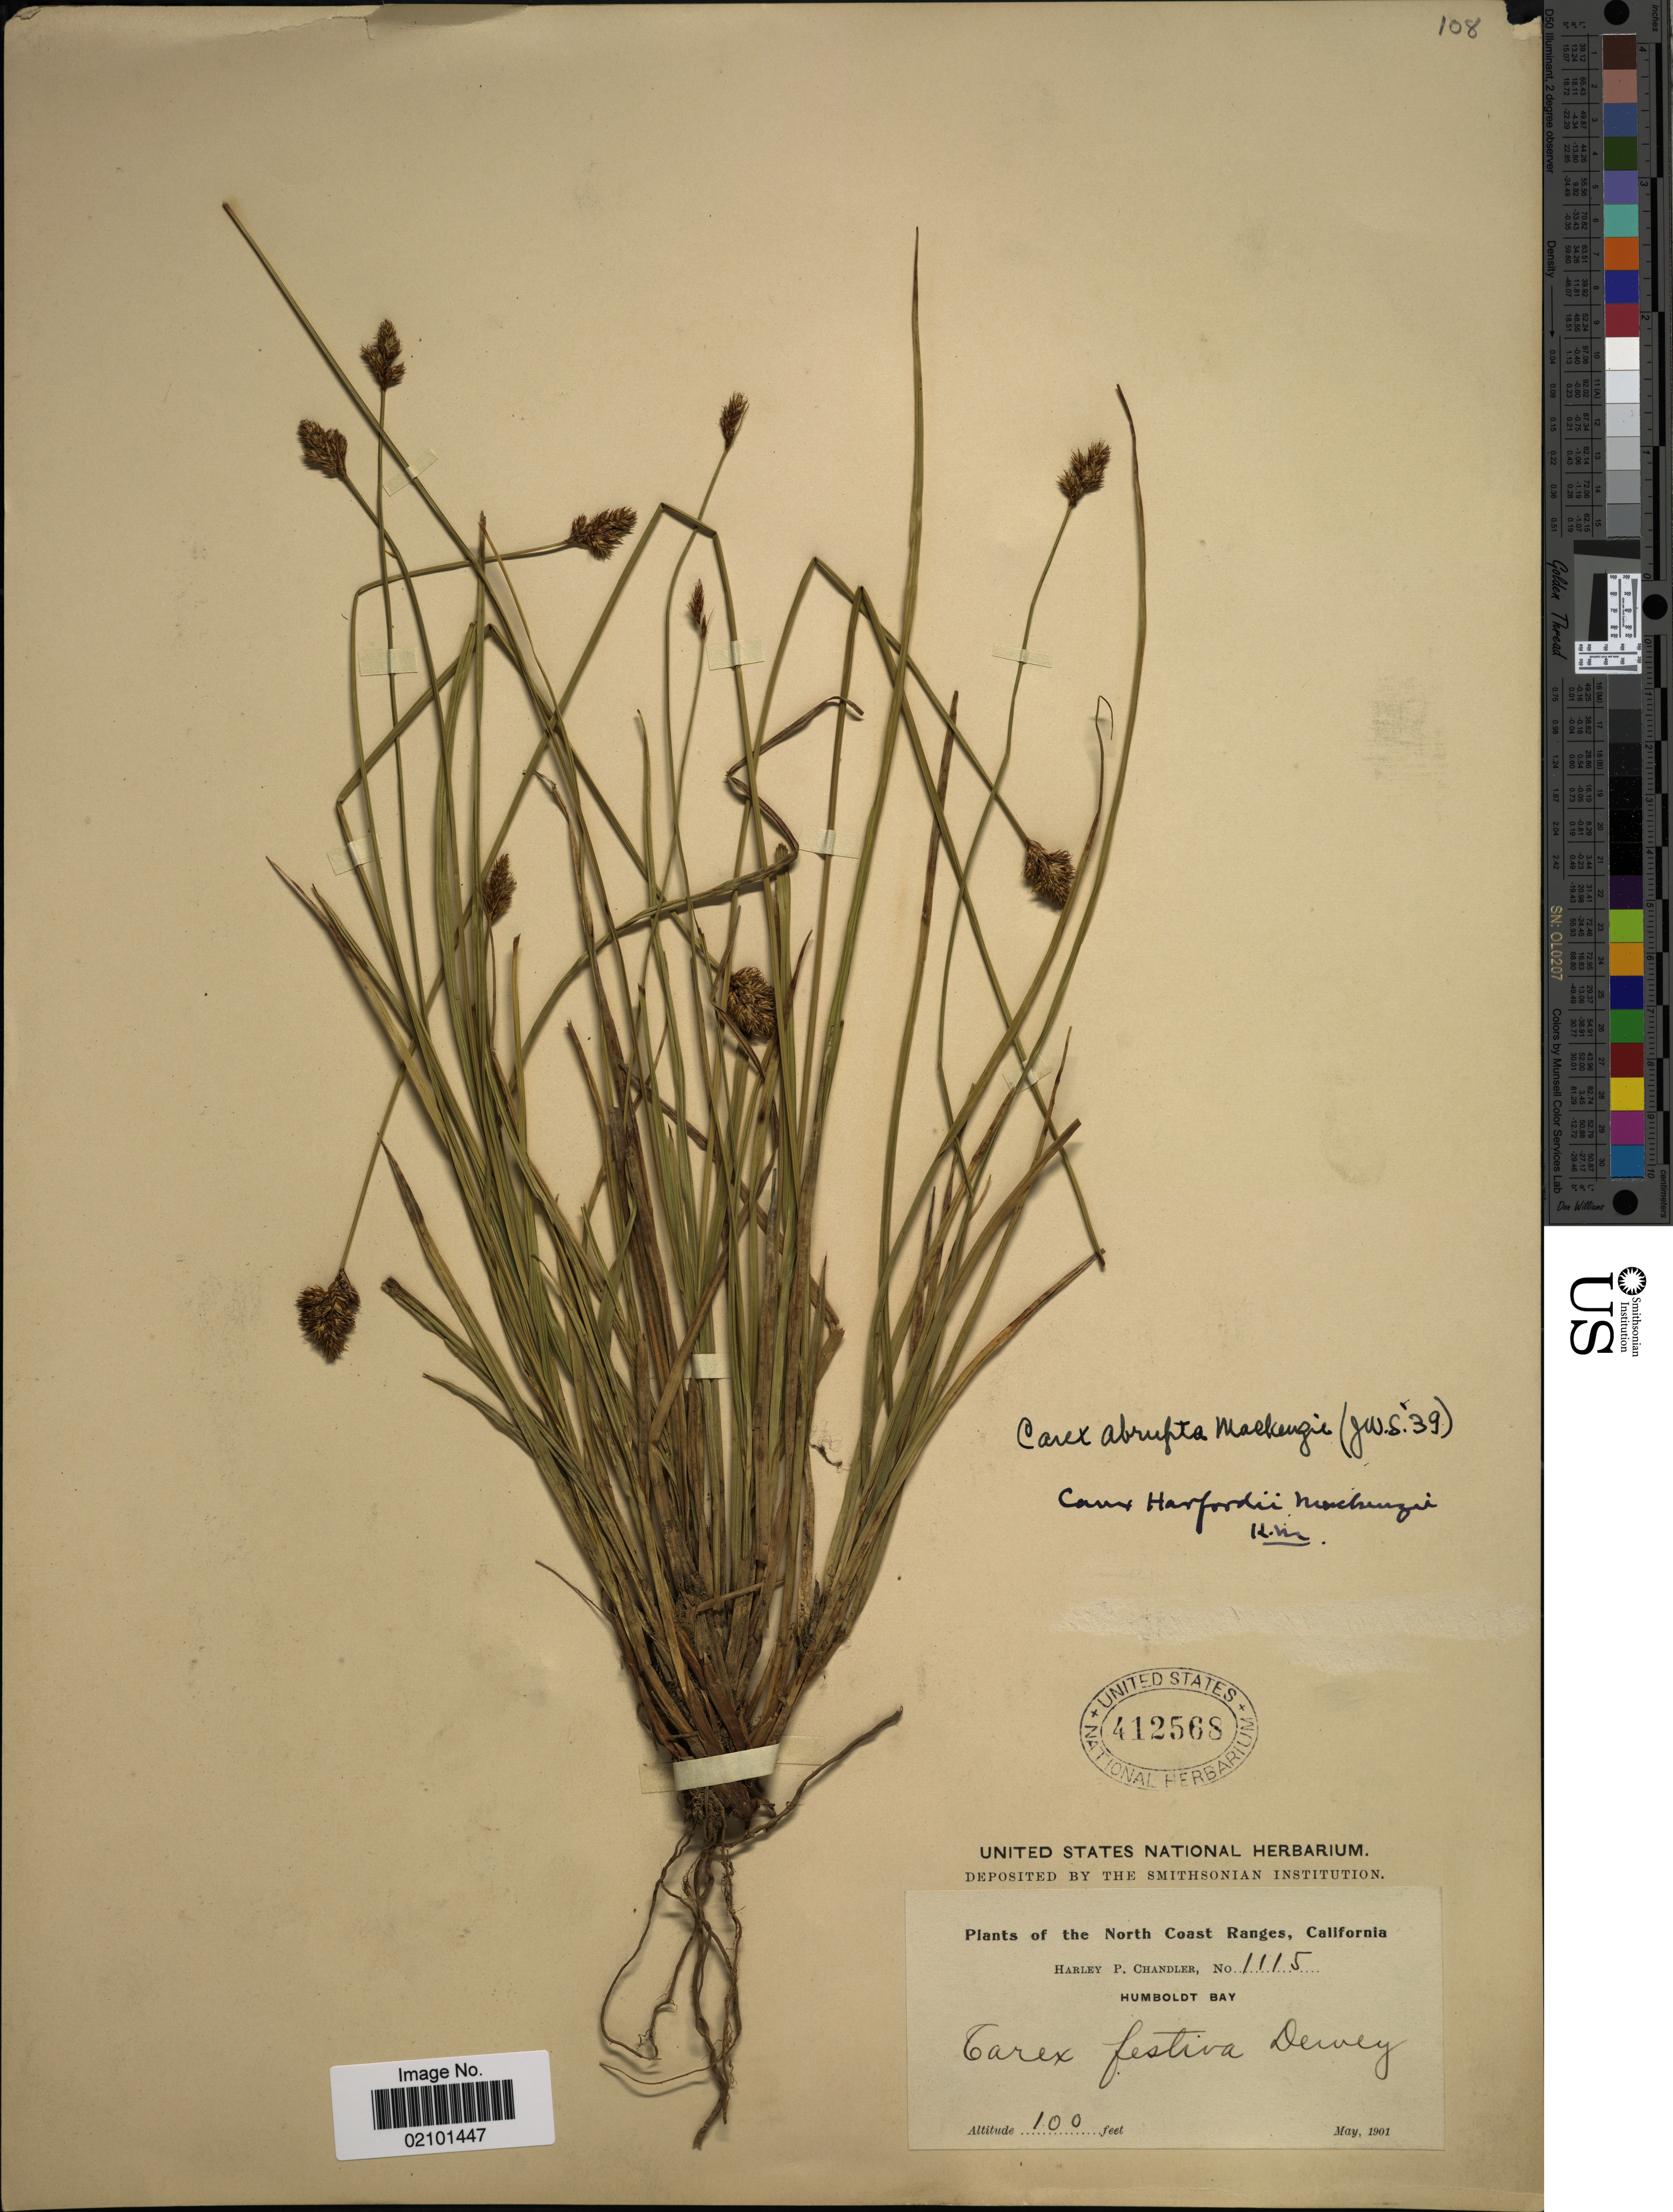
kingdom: Plantae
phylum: Tracheophyta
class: Liliopsida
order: Poales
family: Cyperaceae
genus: Carex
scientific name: Carex abrupta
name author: Mack.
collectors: H. Chandler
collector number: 1115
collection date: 1901-05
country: United States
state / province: California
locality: North Coast Ranges, Humboldt Bay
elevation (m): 30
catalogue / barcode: US 412568